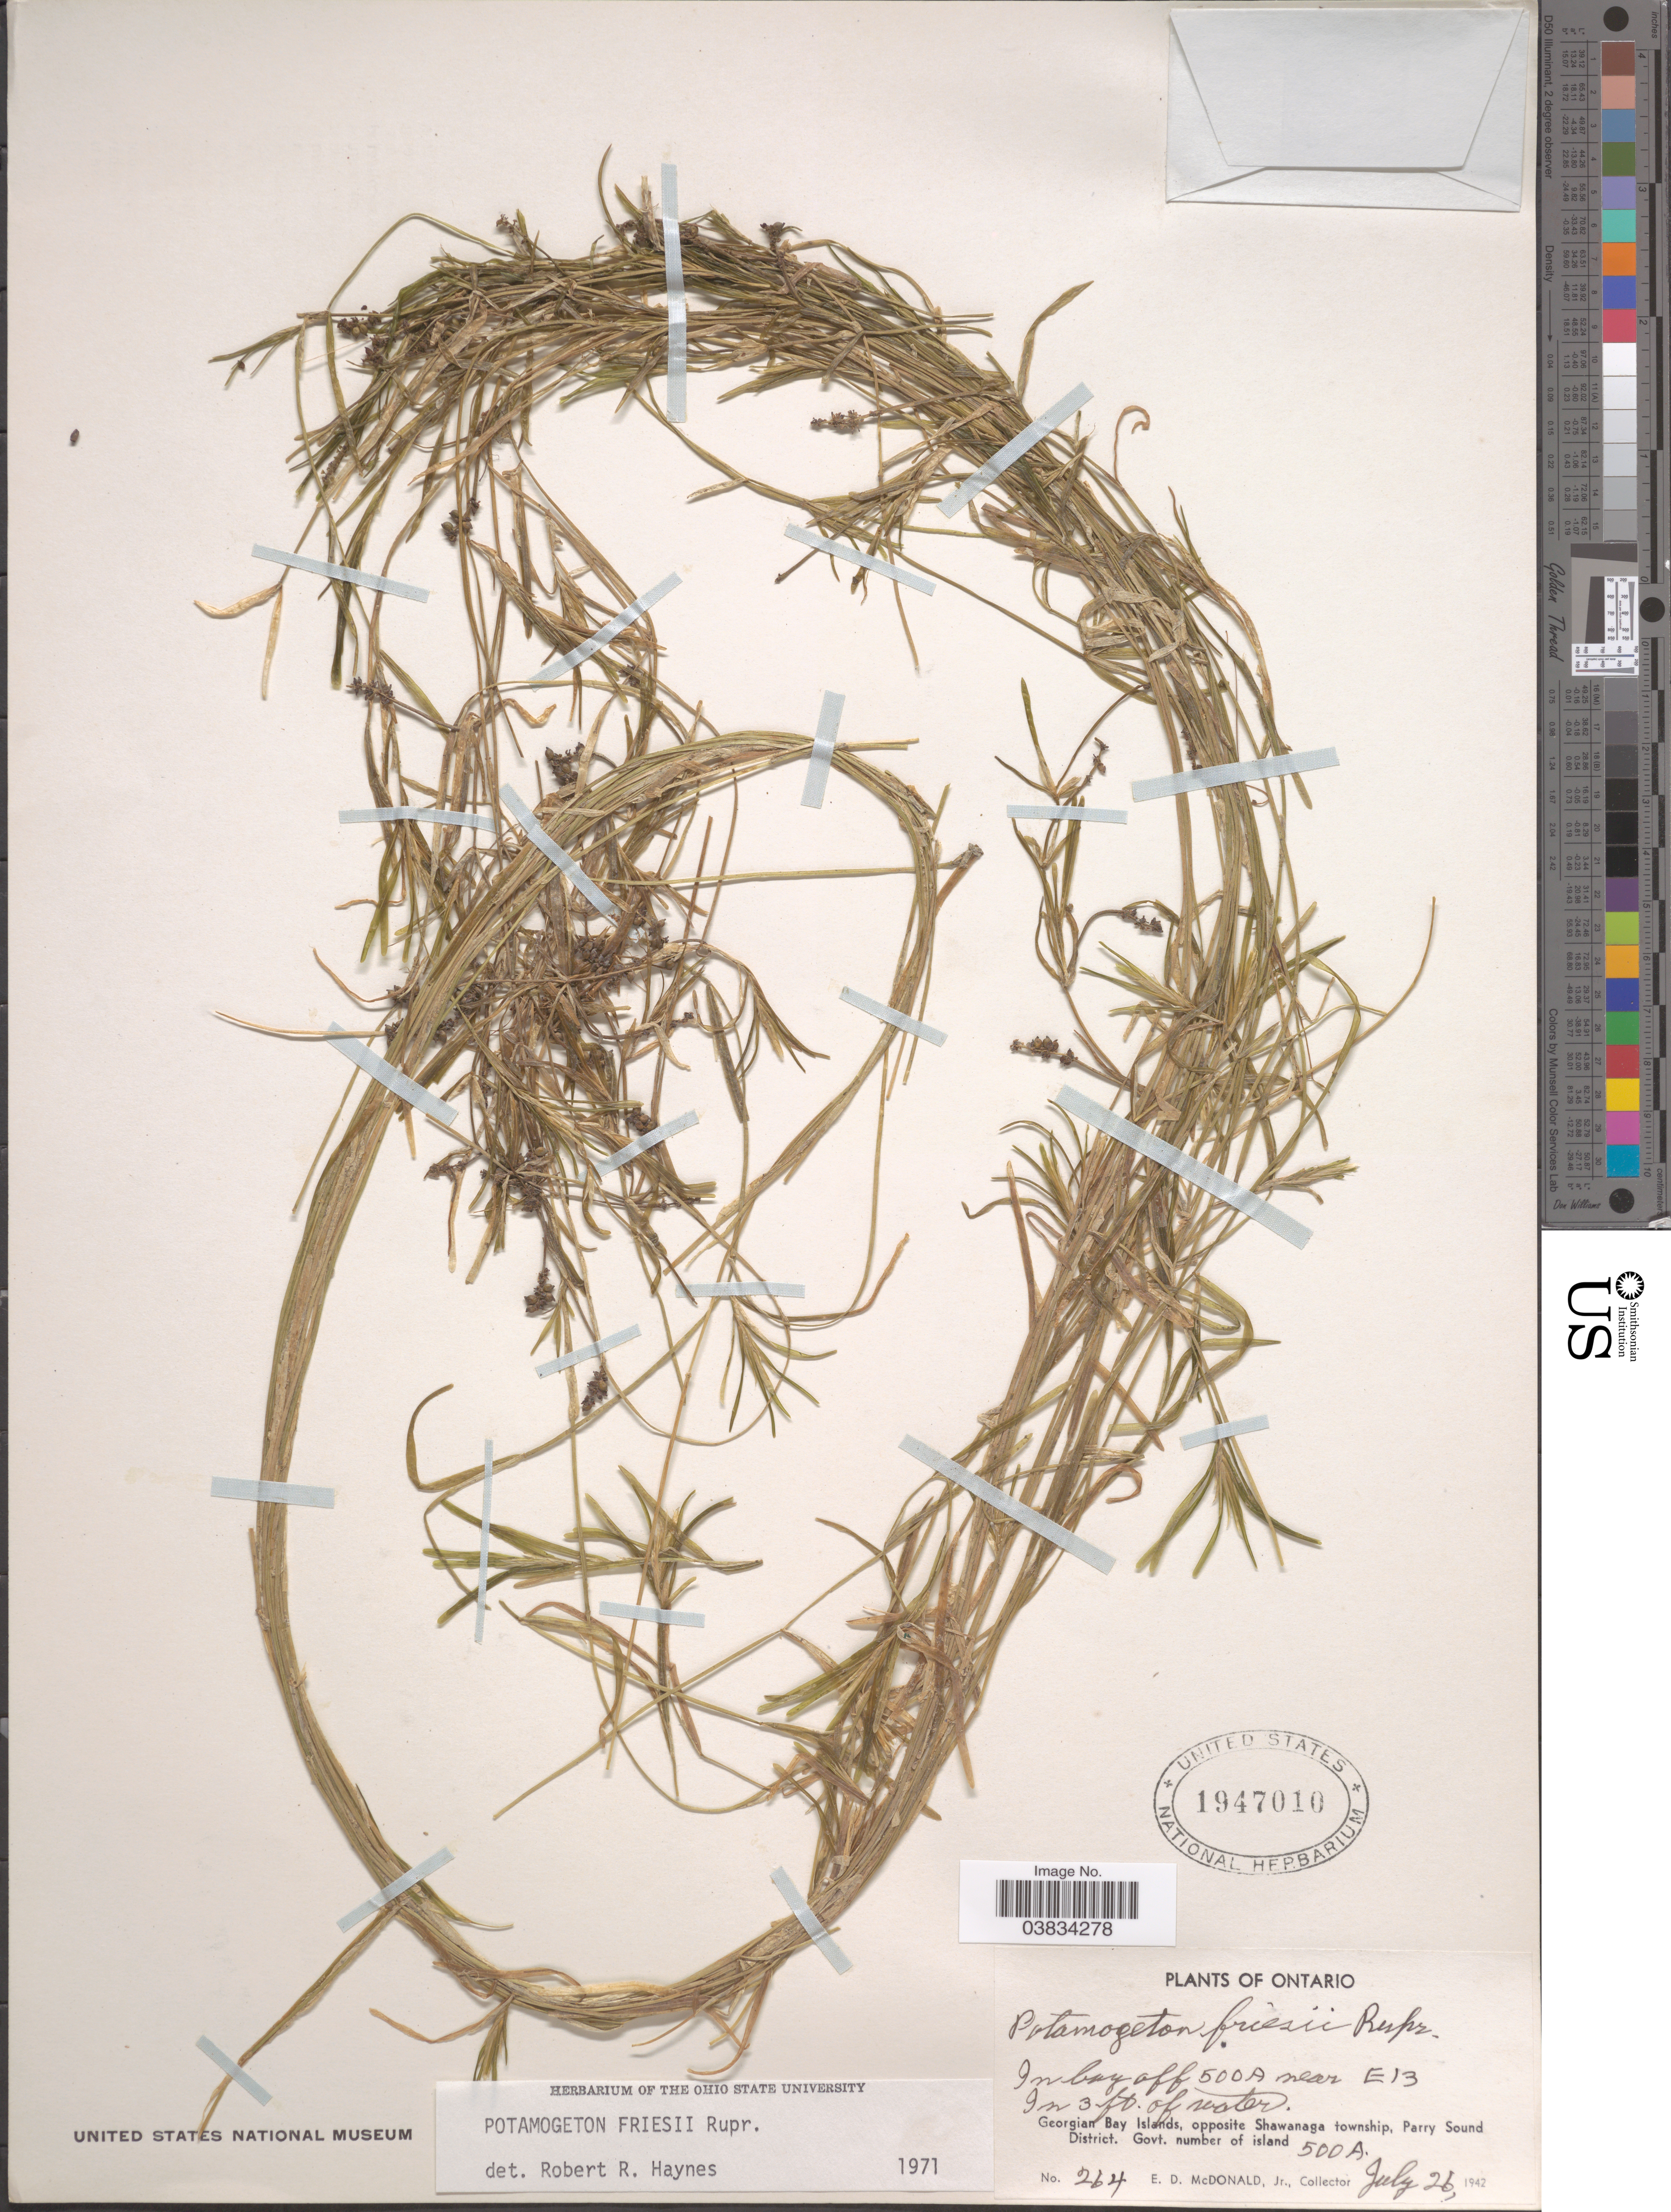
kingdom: Plantae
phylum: Tracheophyta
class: Liliopsida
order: Alismatales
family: Potamogetonaceae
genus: Potamogeton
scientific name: Potamogeton friesii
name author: Rupr.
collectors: E. D. McDonald Jr.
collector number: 264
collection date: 1942-07-26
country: Canada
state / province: Ontario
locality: In bay off 500 A near E13. Georgian Bay Islands, opposite Shawanaga township, Parry Sound District. Govt. number of Island 500 A.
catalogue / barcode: US 1947010